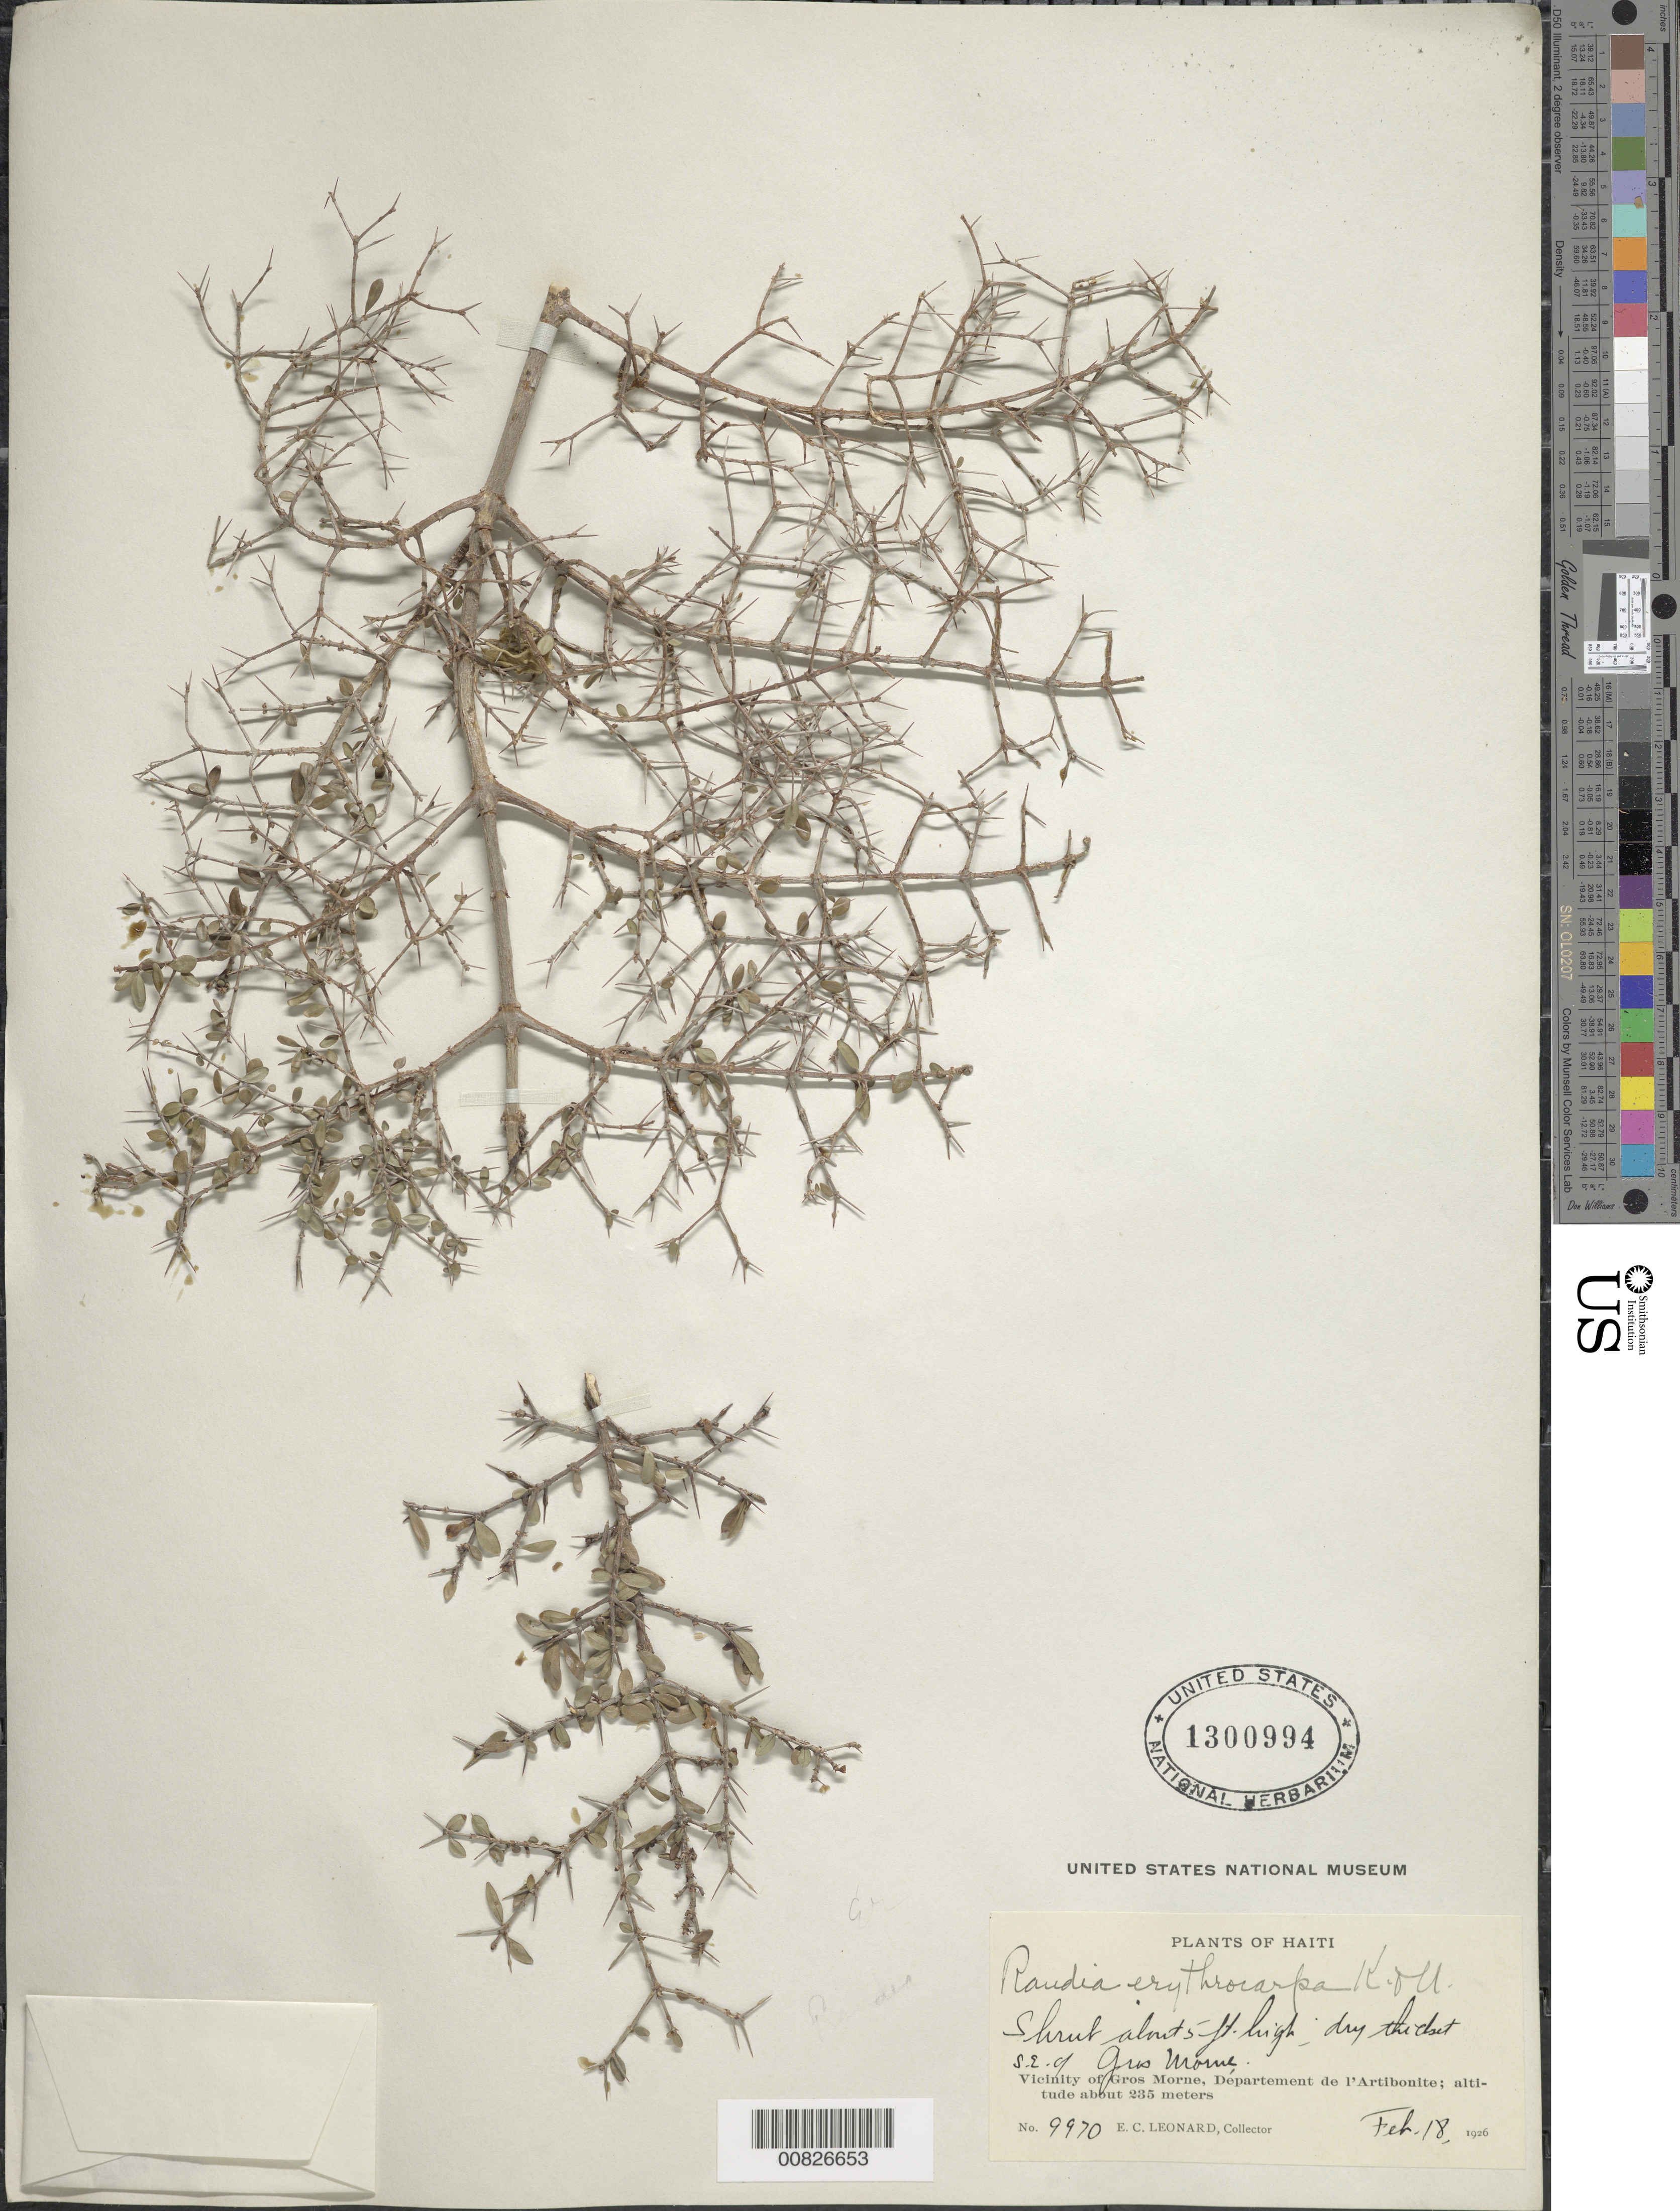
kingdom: Plantae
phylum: Tracheophyta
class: Magnoliopsida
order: Gentianales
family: Rubiaceae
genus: Randia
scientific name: Randia erythrocarpa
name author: Krug & Urb.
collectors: E. C. Leonard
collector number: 9970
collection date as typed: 18 Feb 1926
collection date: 1926-02-18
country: Haiti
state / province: Artibonite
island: Hispaniola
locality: Vicinity of Gros Morne, SE of city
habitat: Dry thicket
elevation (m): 235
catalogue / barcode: US 1300994